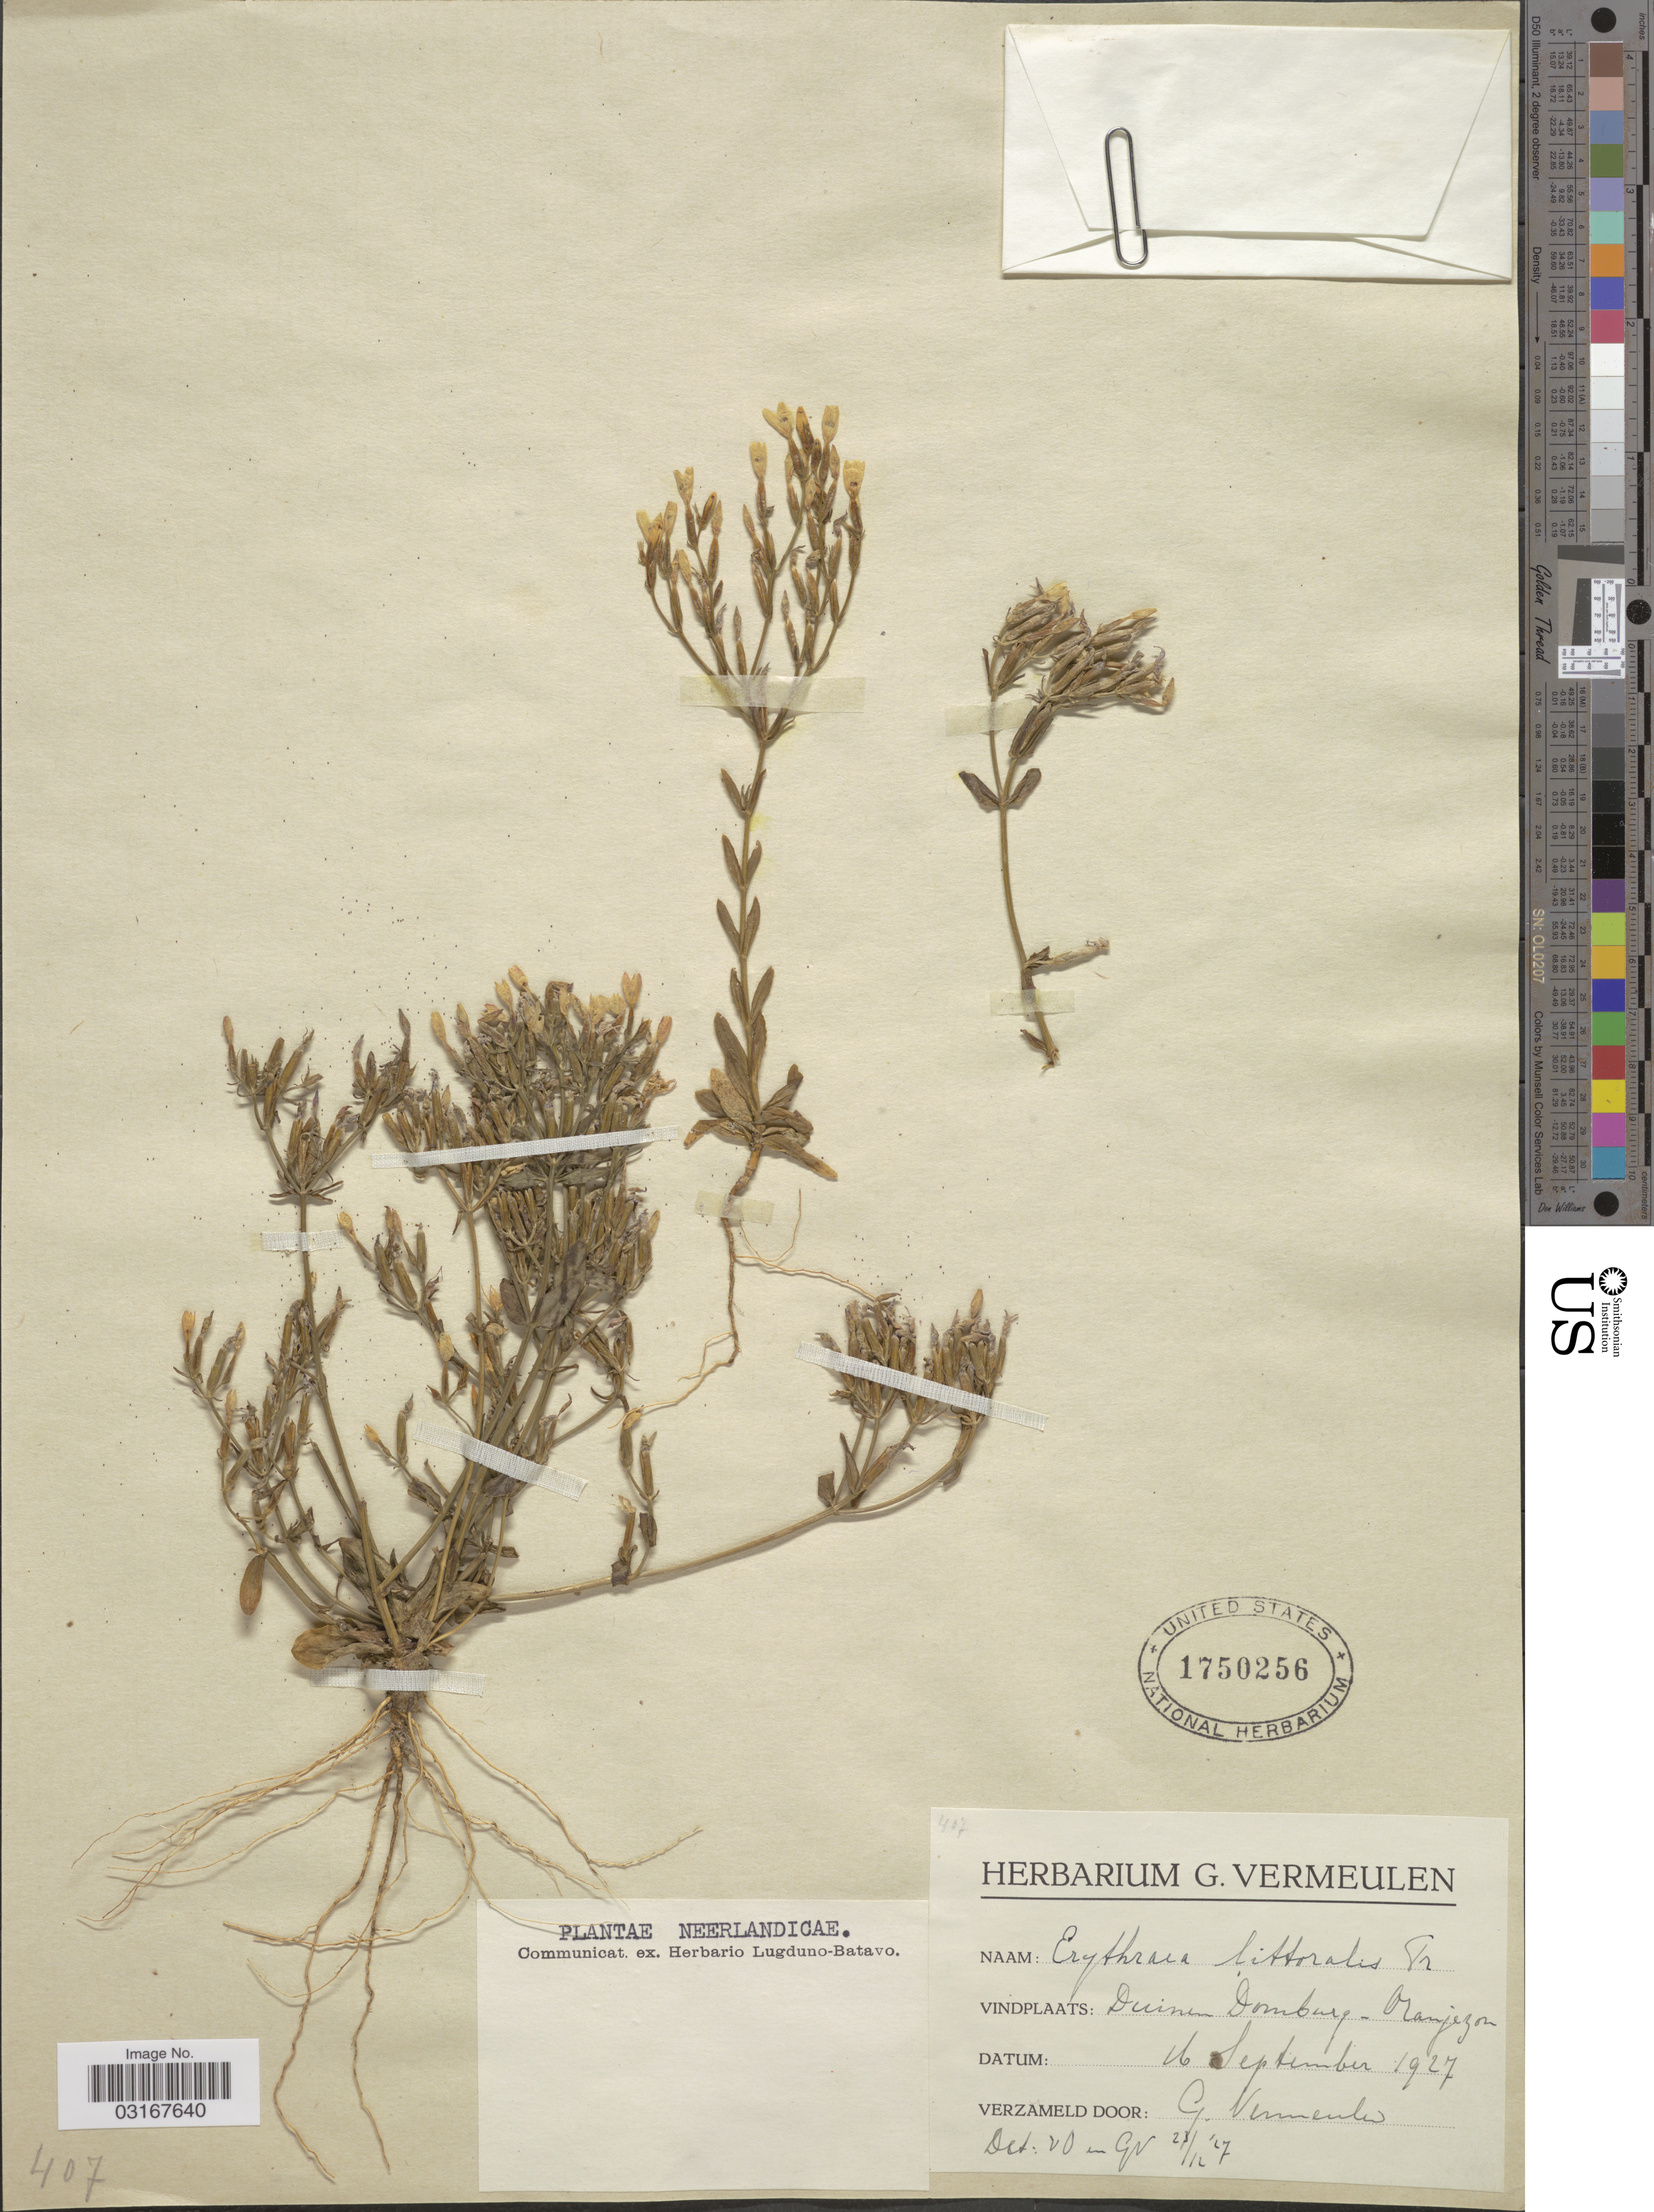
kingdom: Plantae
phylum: Tracheophyta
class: Magnoliopsida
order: Gentianales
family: Gentianaceae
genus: Centaurium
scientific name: Centaurium littorale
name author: (Turner) Gilmour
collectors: G. Vermeulen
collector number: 407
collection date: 1927-09-16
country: Netherlands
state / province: Zeeland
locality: Duinen Domburg-Oranjezon.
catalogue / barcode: US 1750256